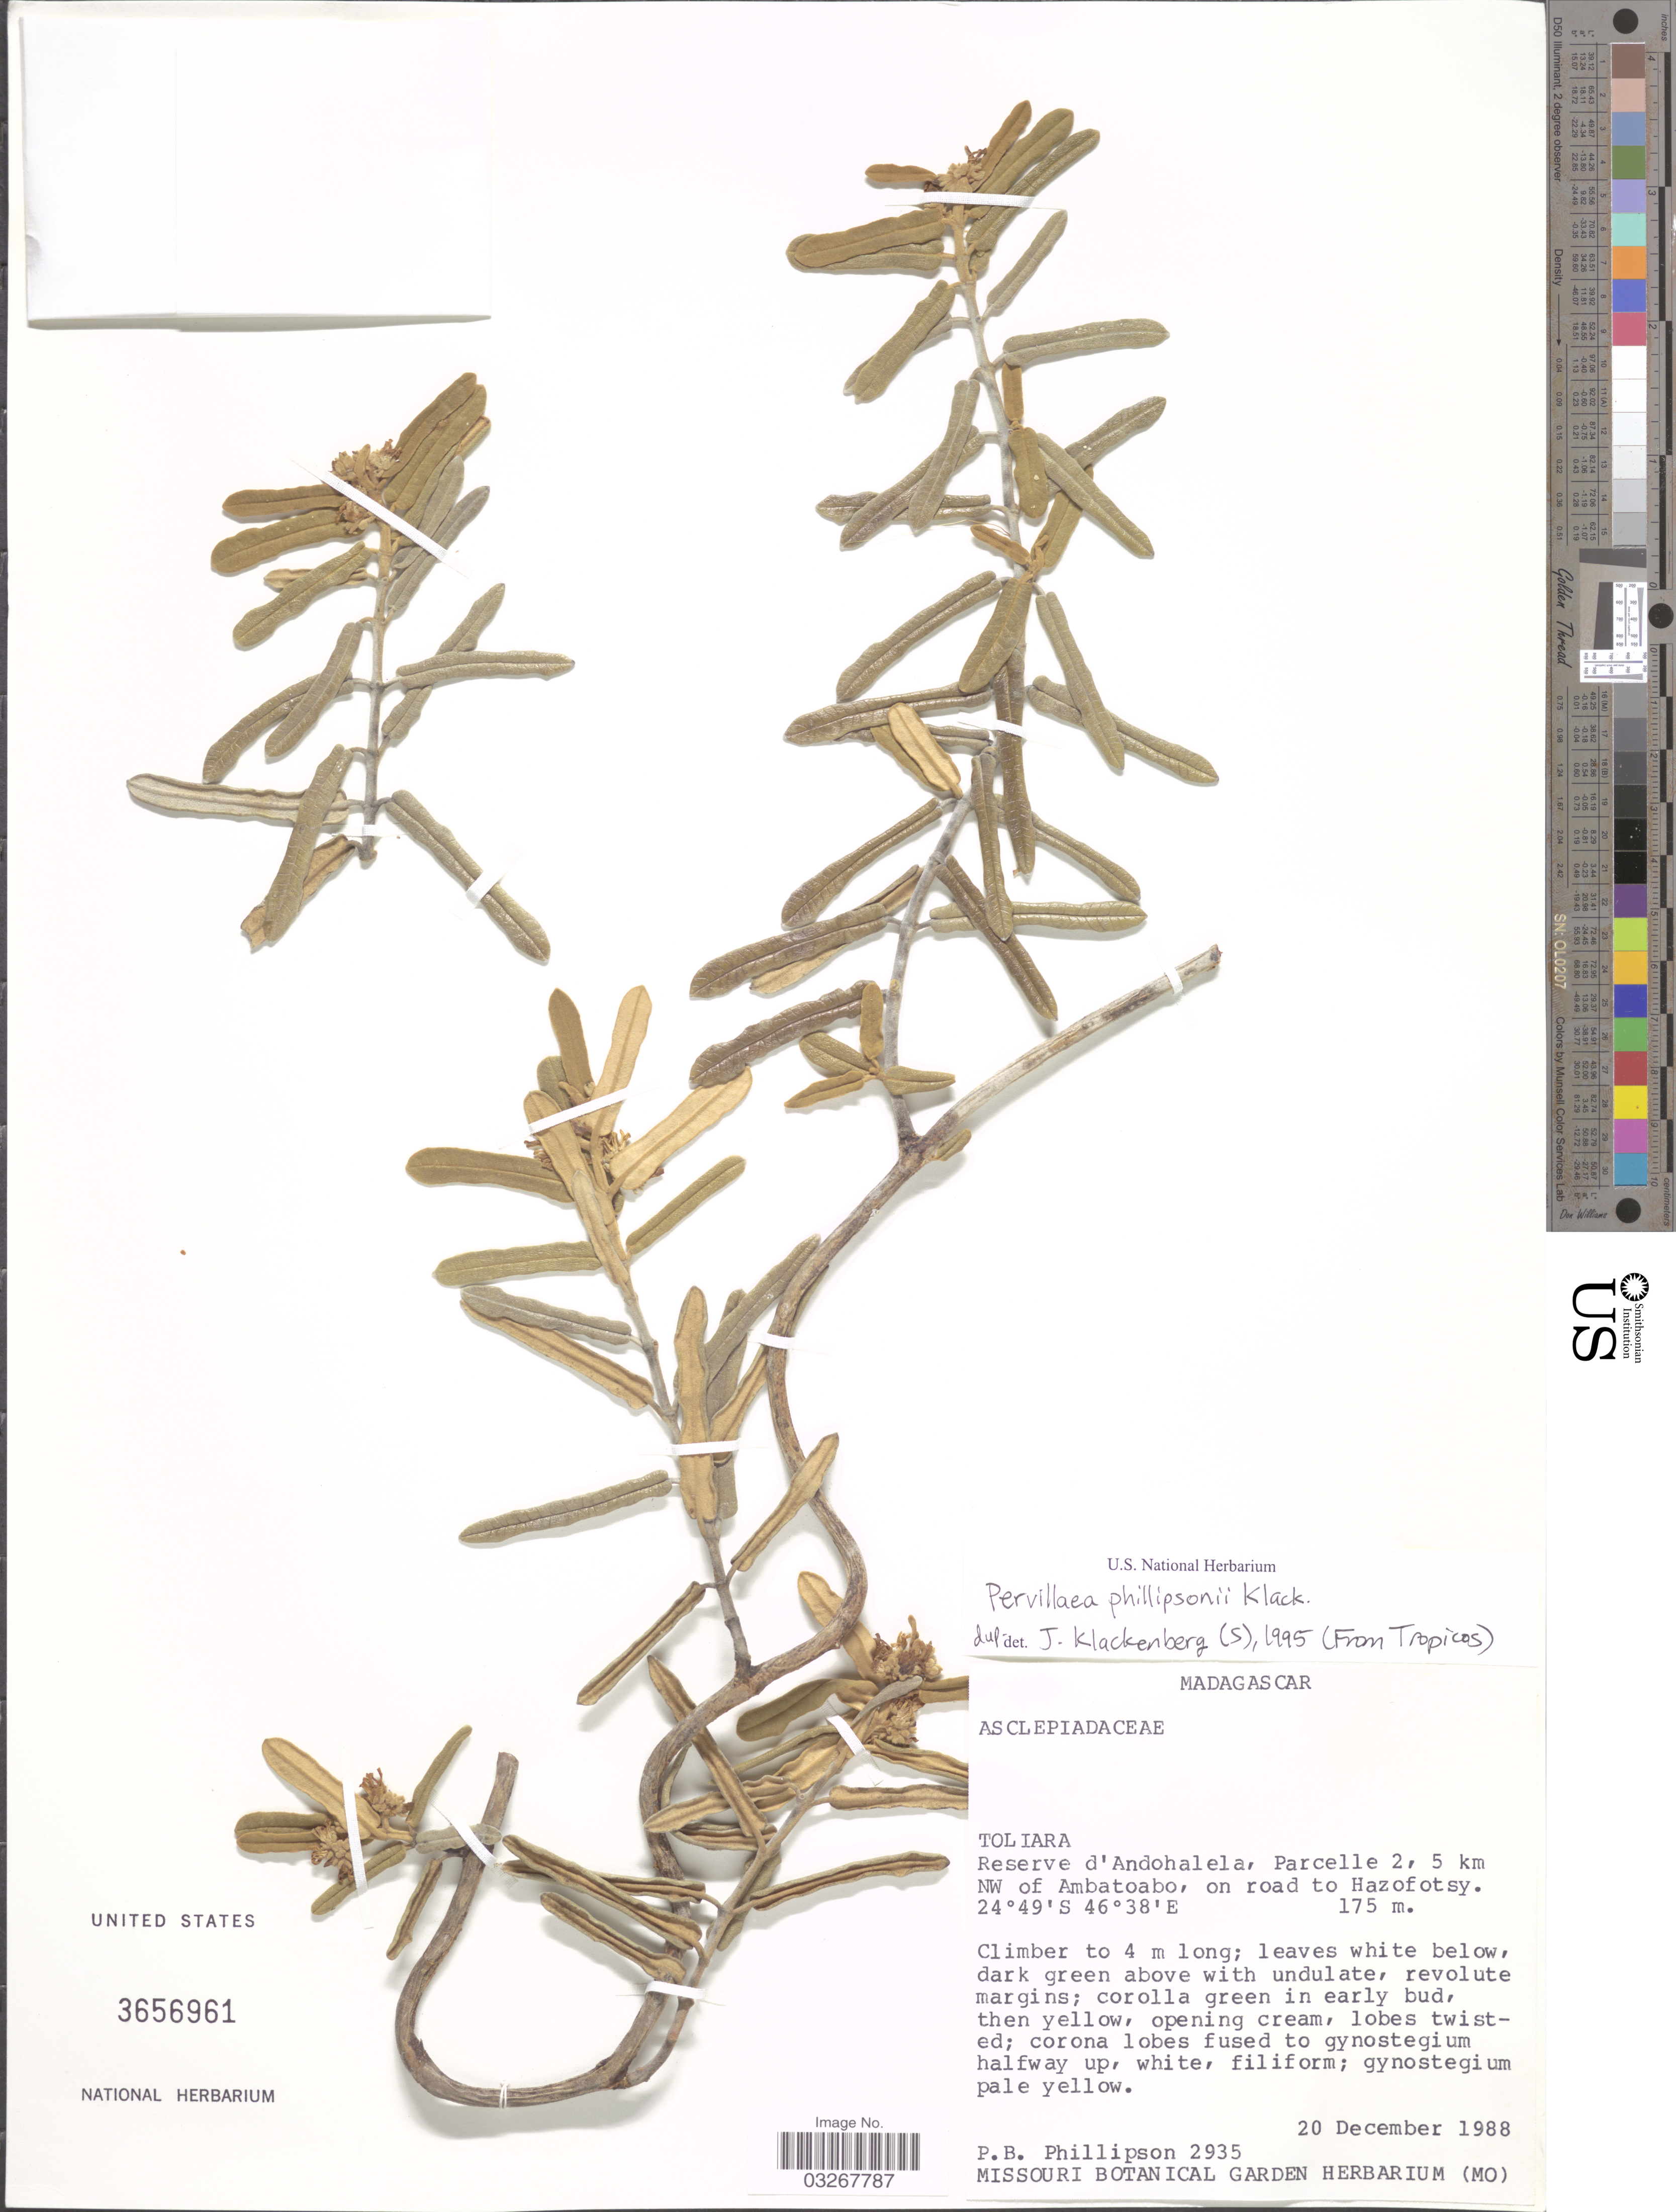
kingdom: Plantae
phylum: Tracheophyta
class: Magnoliopsida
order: Gentianales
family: Apocynaceae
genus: Pervillaea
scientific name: Pervillaea phillipsonii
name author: Klack.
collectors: P. B. Phillipson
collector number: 2935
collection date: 1988-12-20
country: Madagascar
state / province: Anosy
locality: Reserve d'Andohalela, Parcelle 2, 5 km NW of Ambatoabo, on road to Hazofotsy.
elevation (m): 175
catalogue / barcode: US 3656961